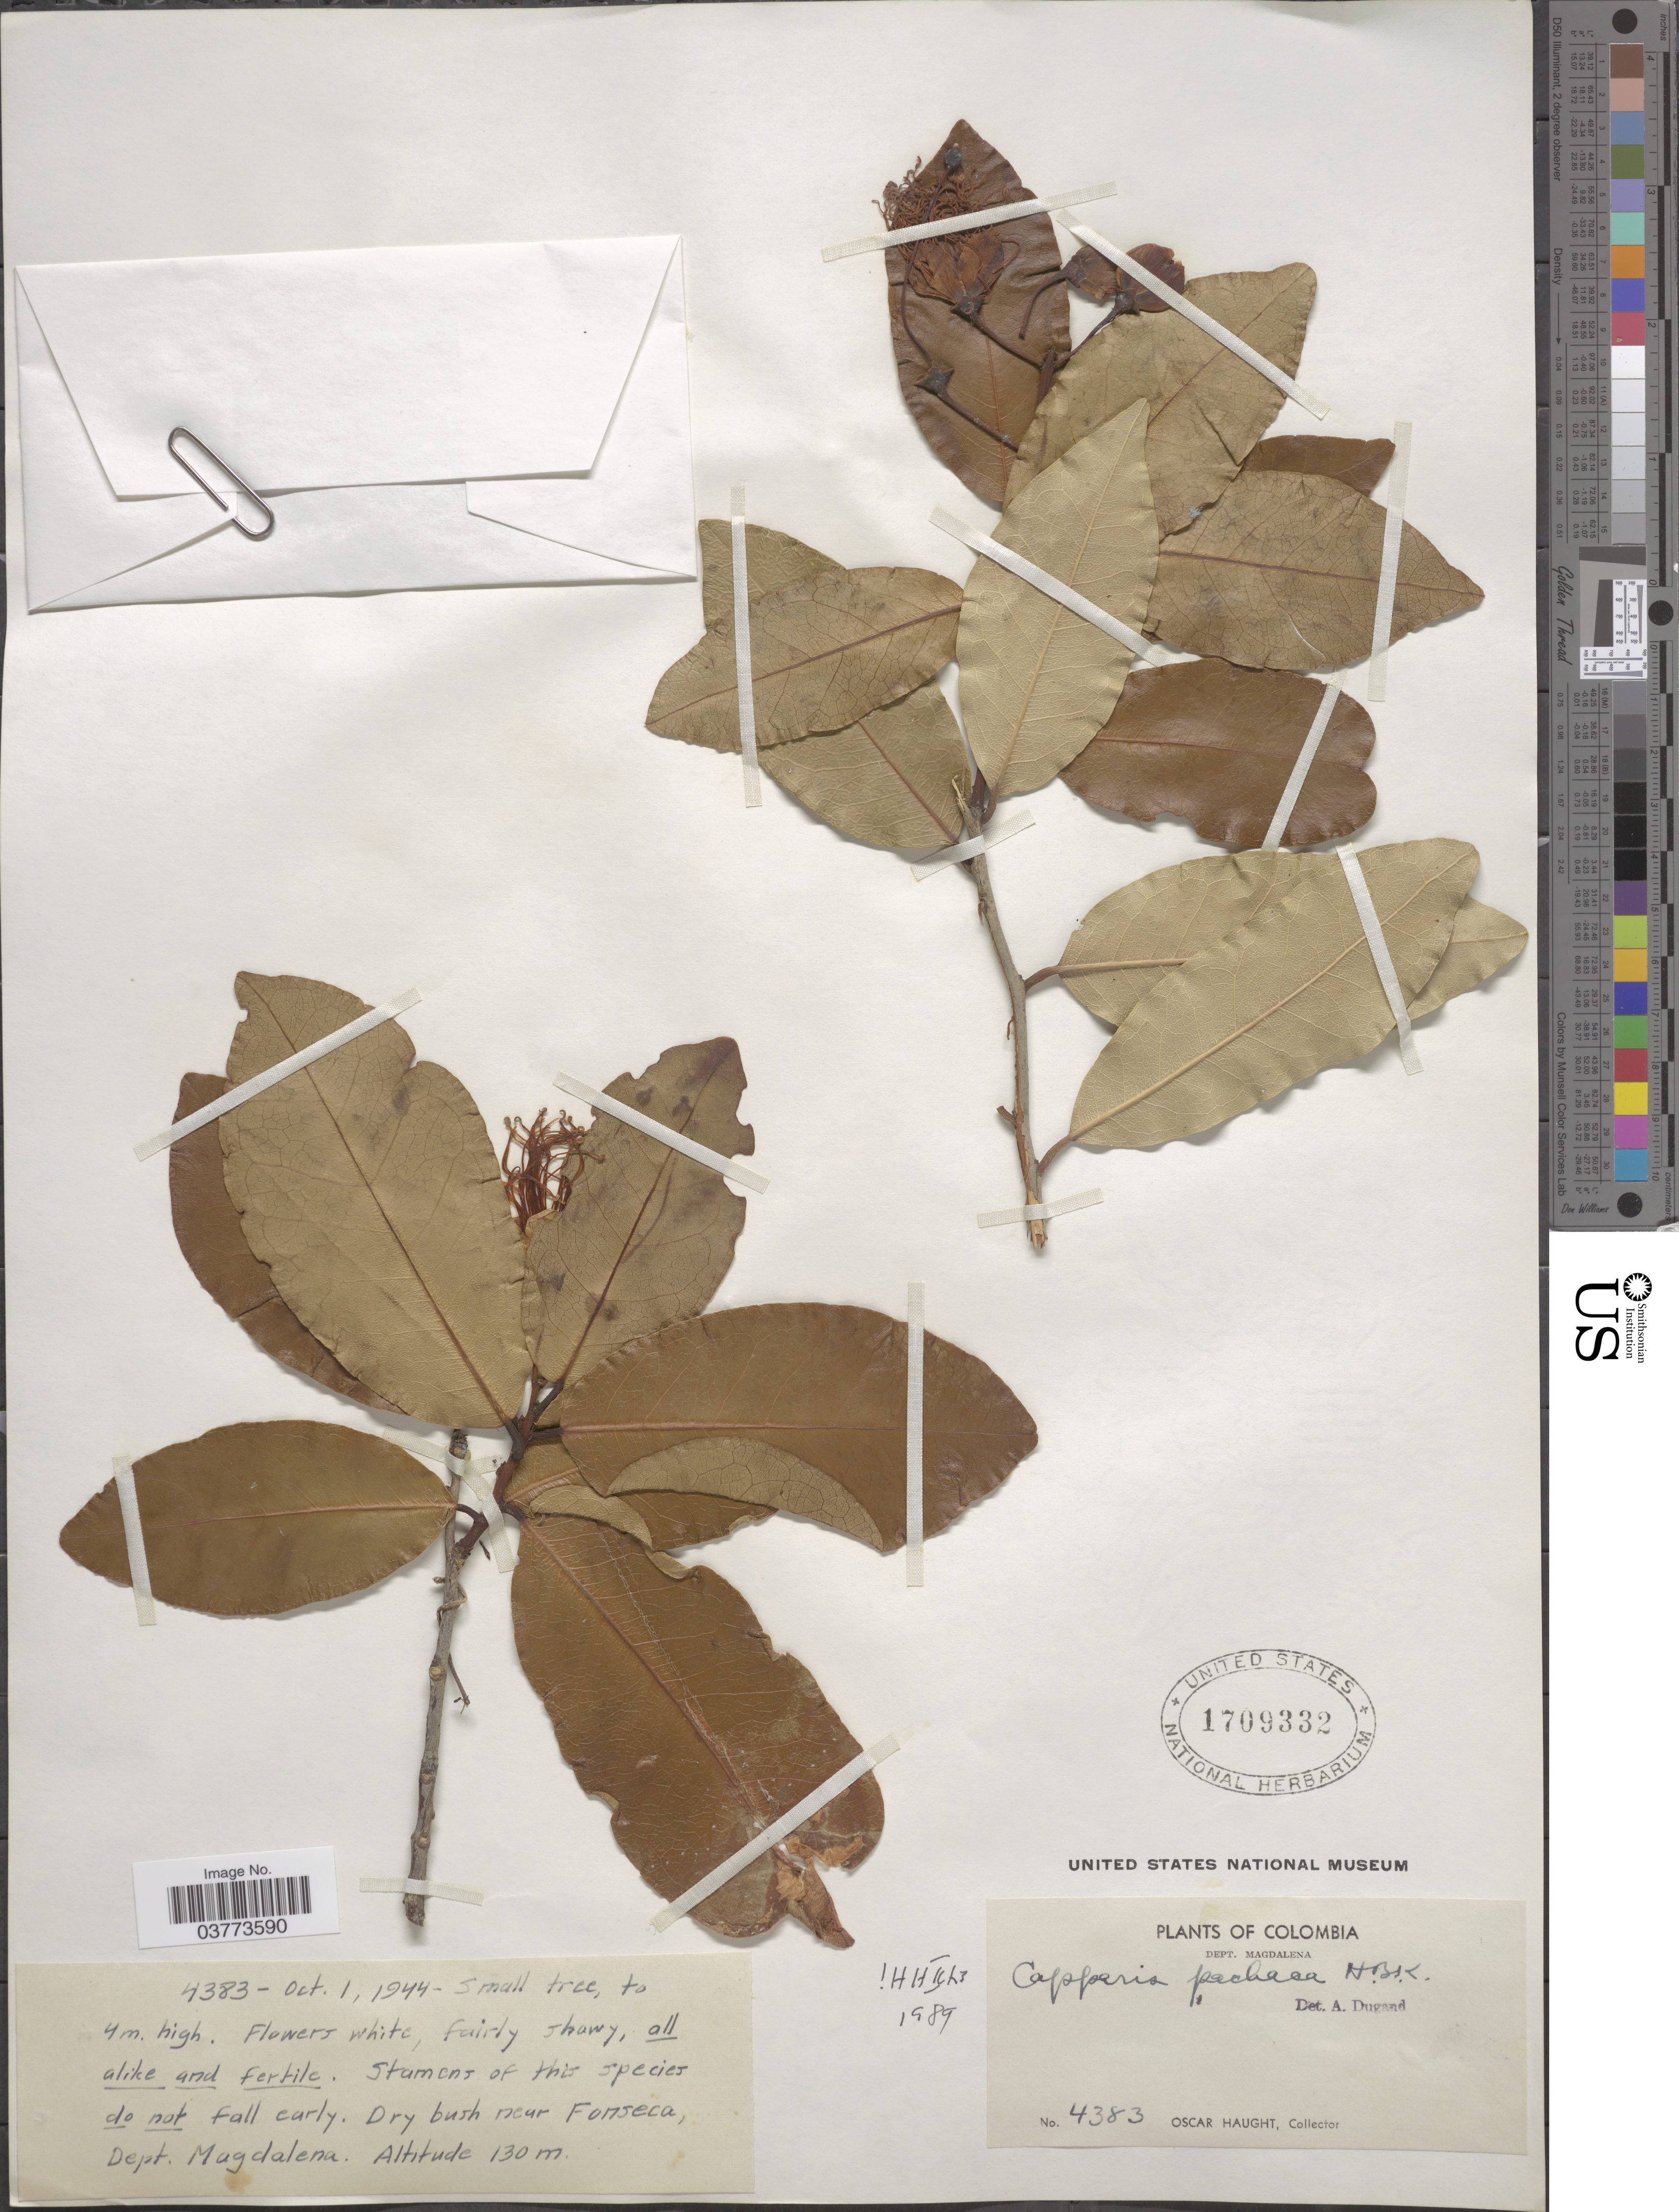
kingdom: Plantae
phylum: Tracheophyta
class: Magnoliopsida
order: Brassicales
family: Capparaceae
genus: Neocapparis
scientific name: Neocapparis pachaca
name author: (Kunth) Cornejo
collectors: O. L. Haught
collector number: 4383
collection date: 1944-10-01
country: Colombia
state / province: Magdalena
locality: Dry bush near Fonseca, Dept. Magdalena.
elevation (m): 130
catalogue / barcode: US 1709332